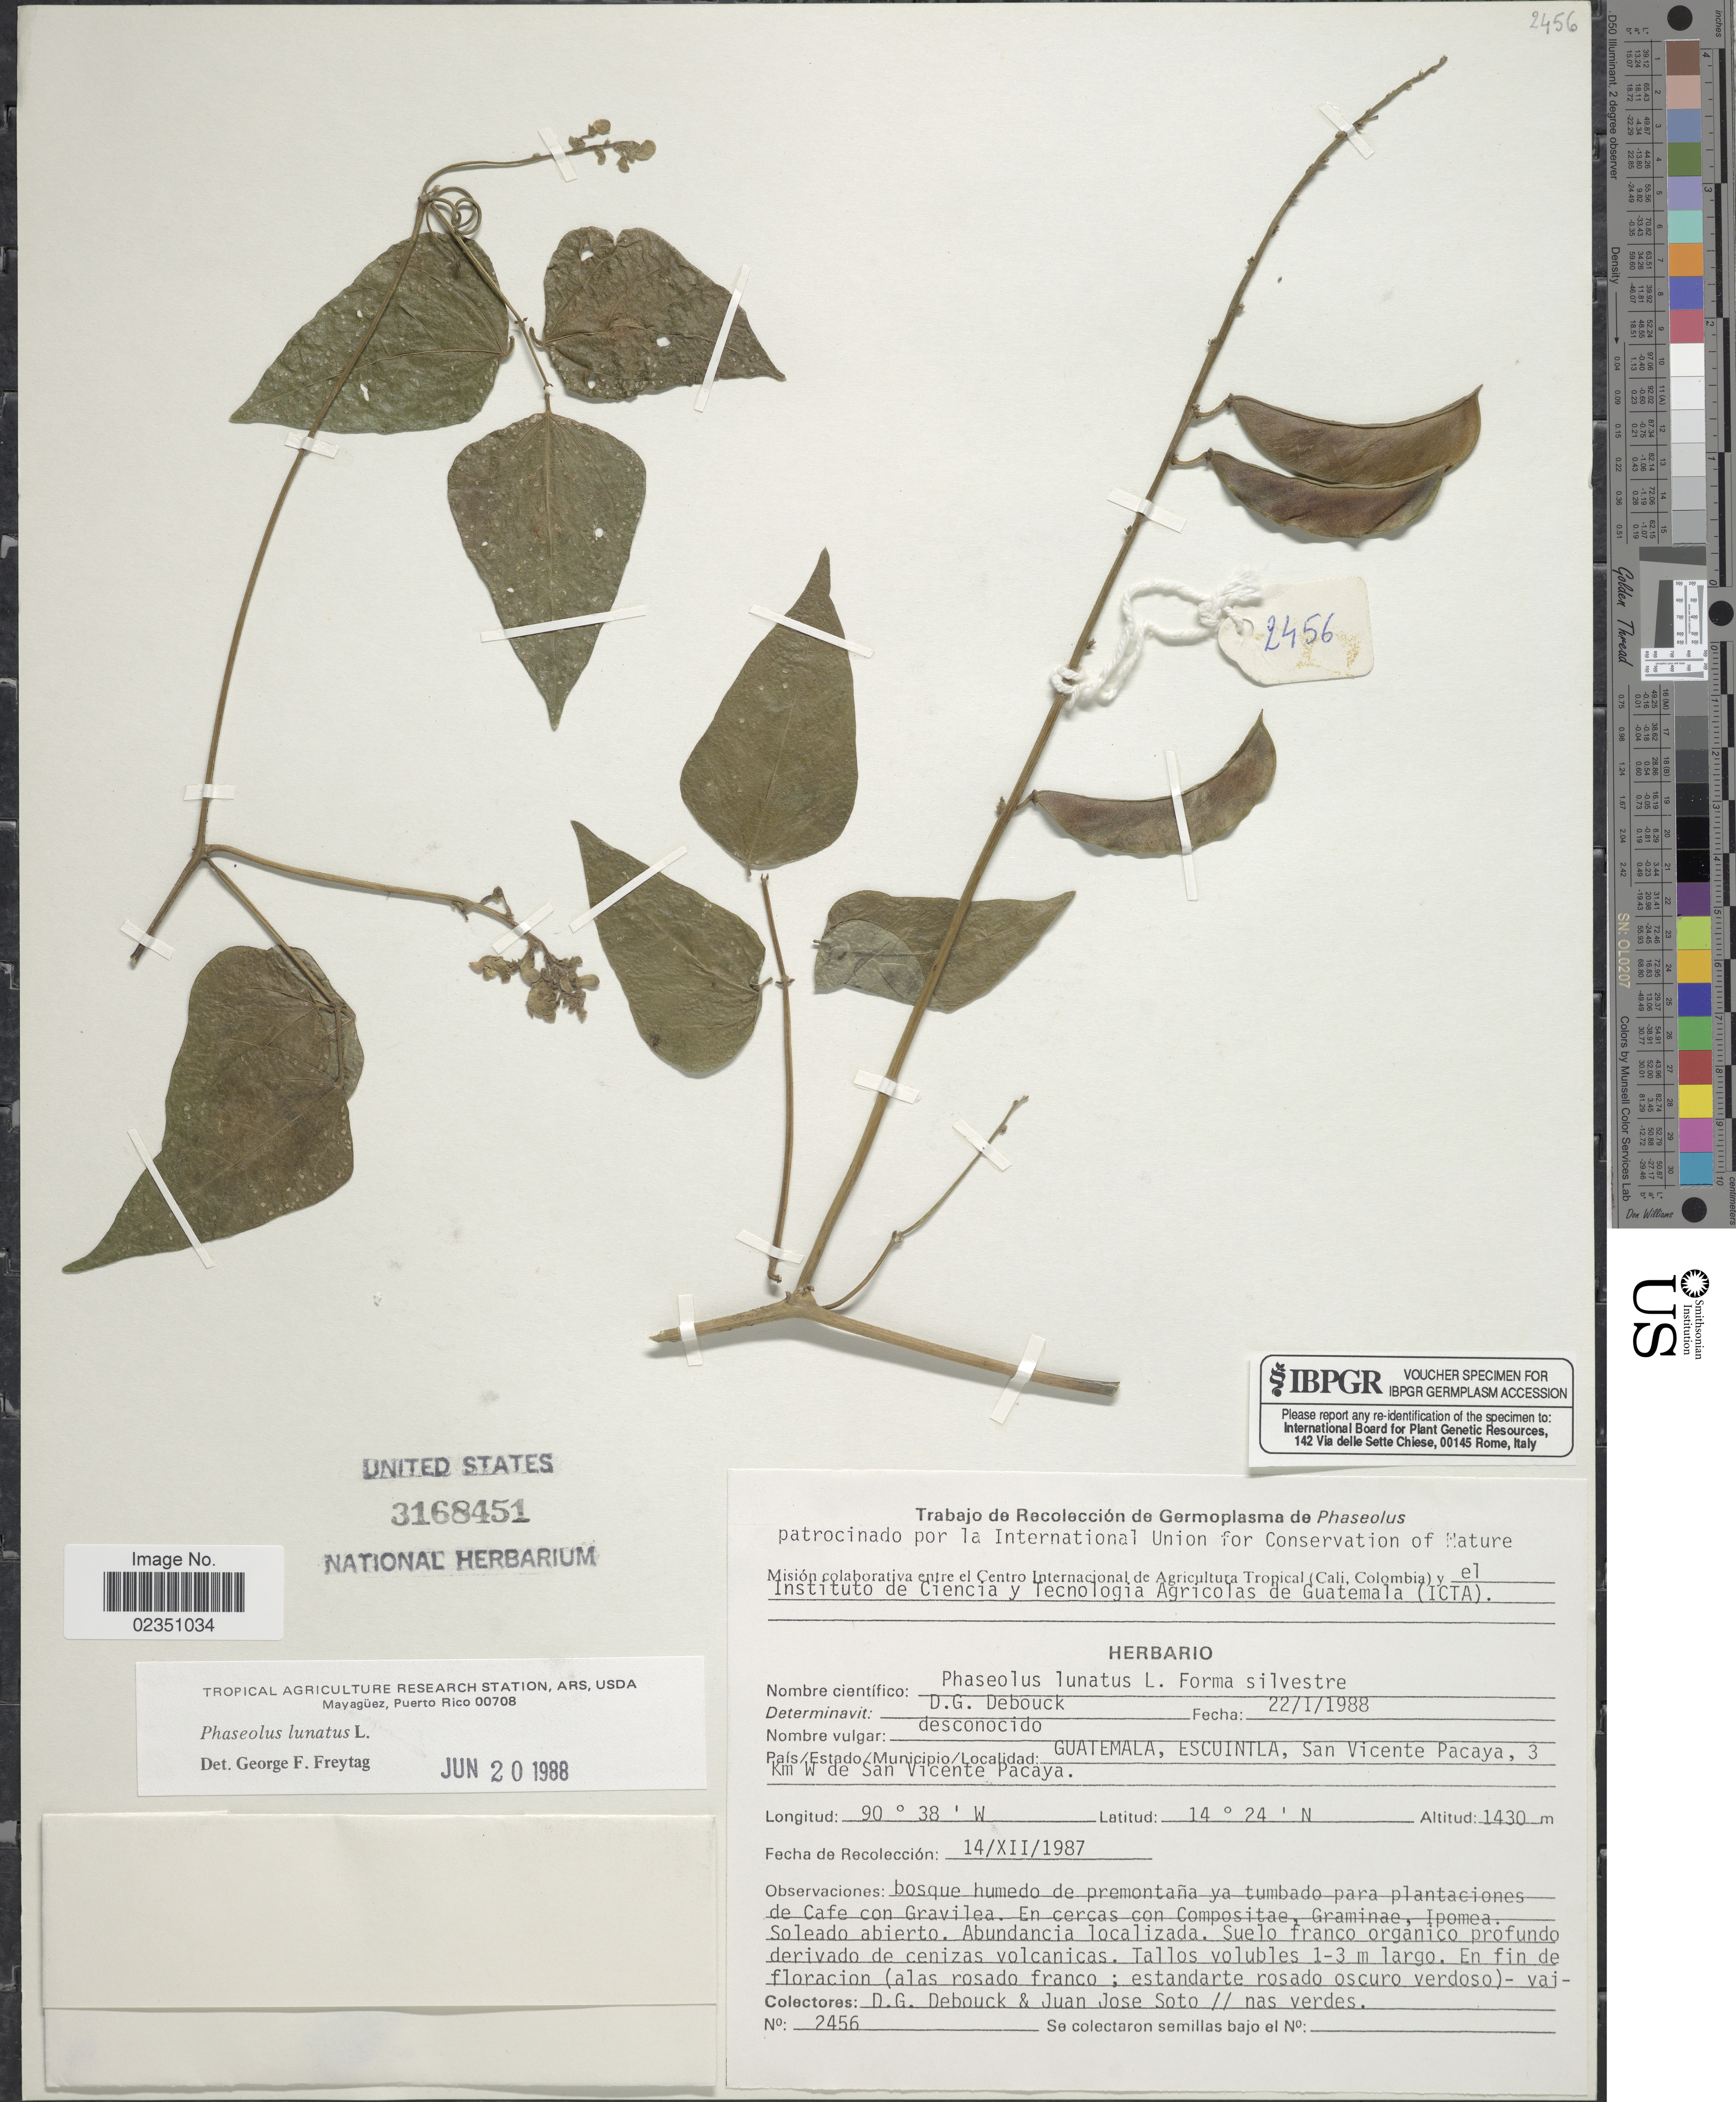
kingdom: Plantae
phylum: Tracheophyta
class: Magnoliopsida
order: Fabales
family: Fabaceae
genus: Phaseolus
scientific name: Phaseolus lunatus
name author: L.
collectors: D. Debouck & J. Soto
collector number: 2456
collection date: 1987-12-14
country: Guatemala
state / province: Escuintla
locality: San Vicente Pacaya, 3 Km W de San Vicente Pacaya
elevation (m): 1430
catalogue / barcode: US 3168451